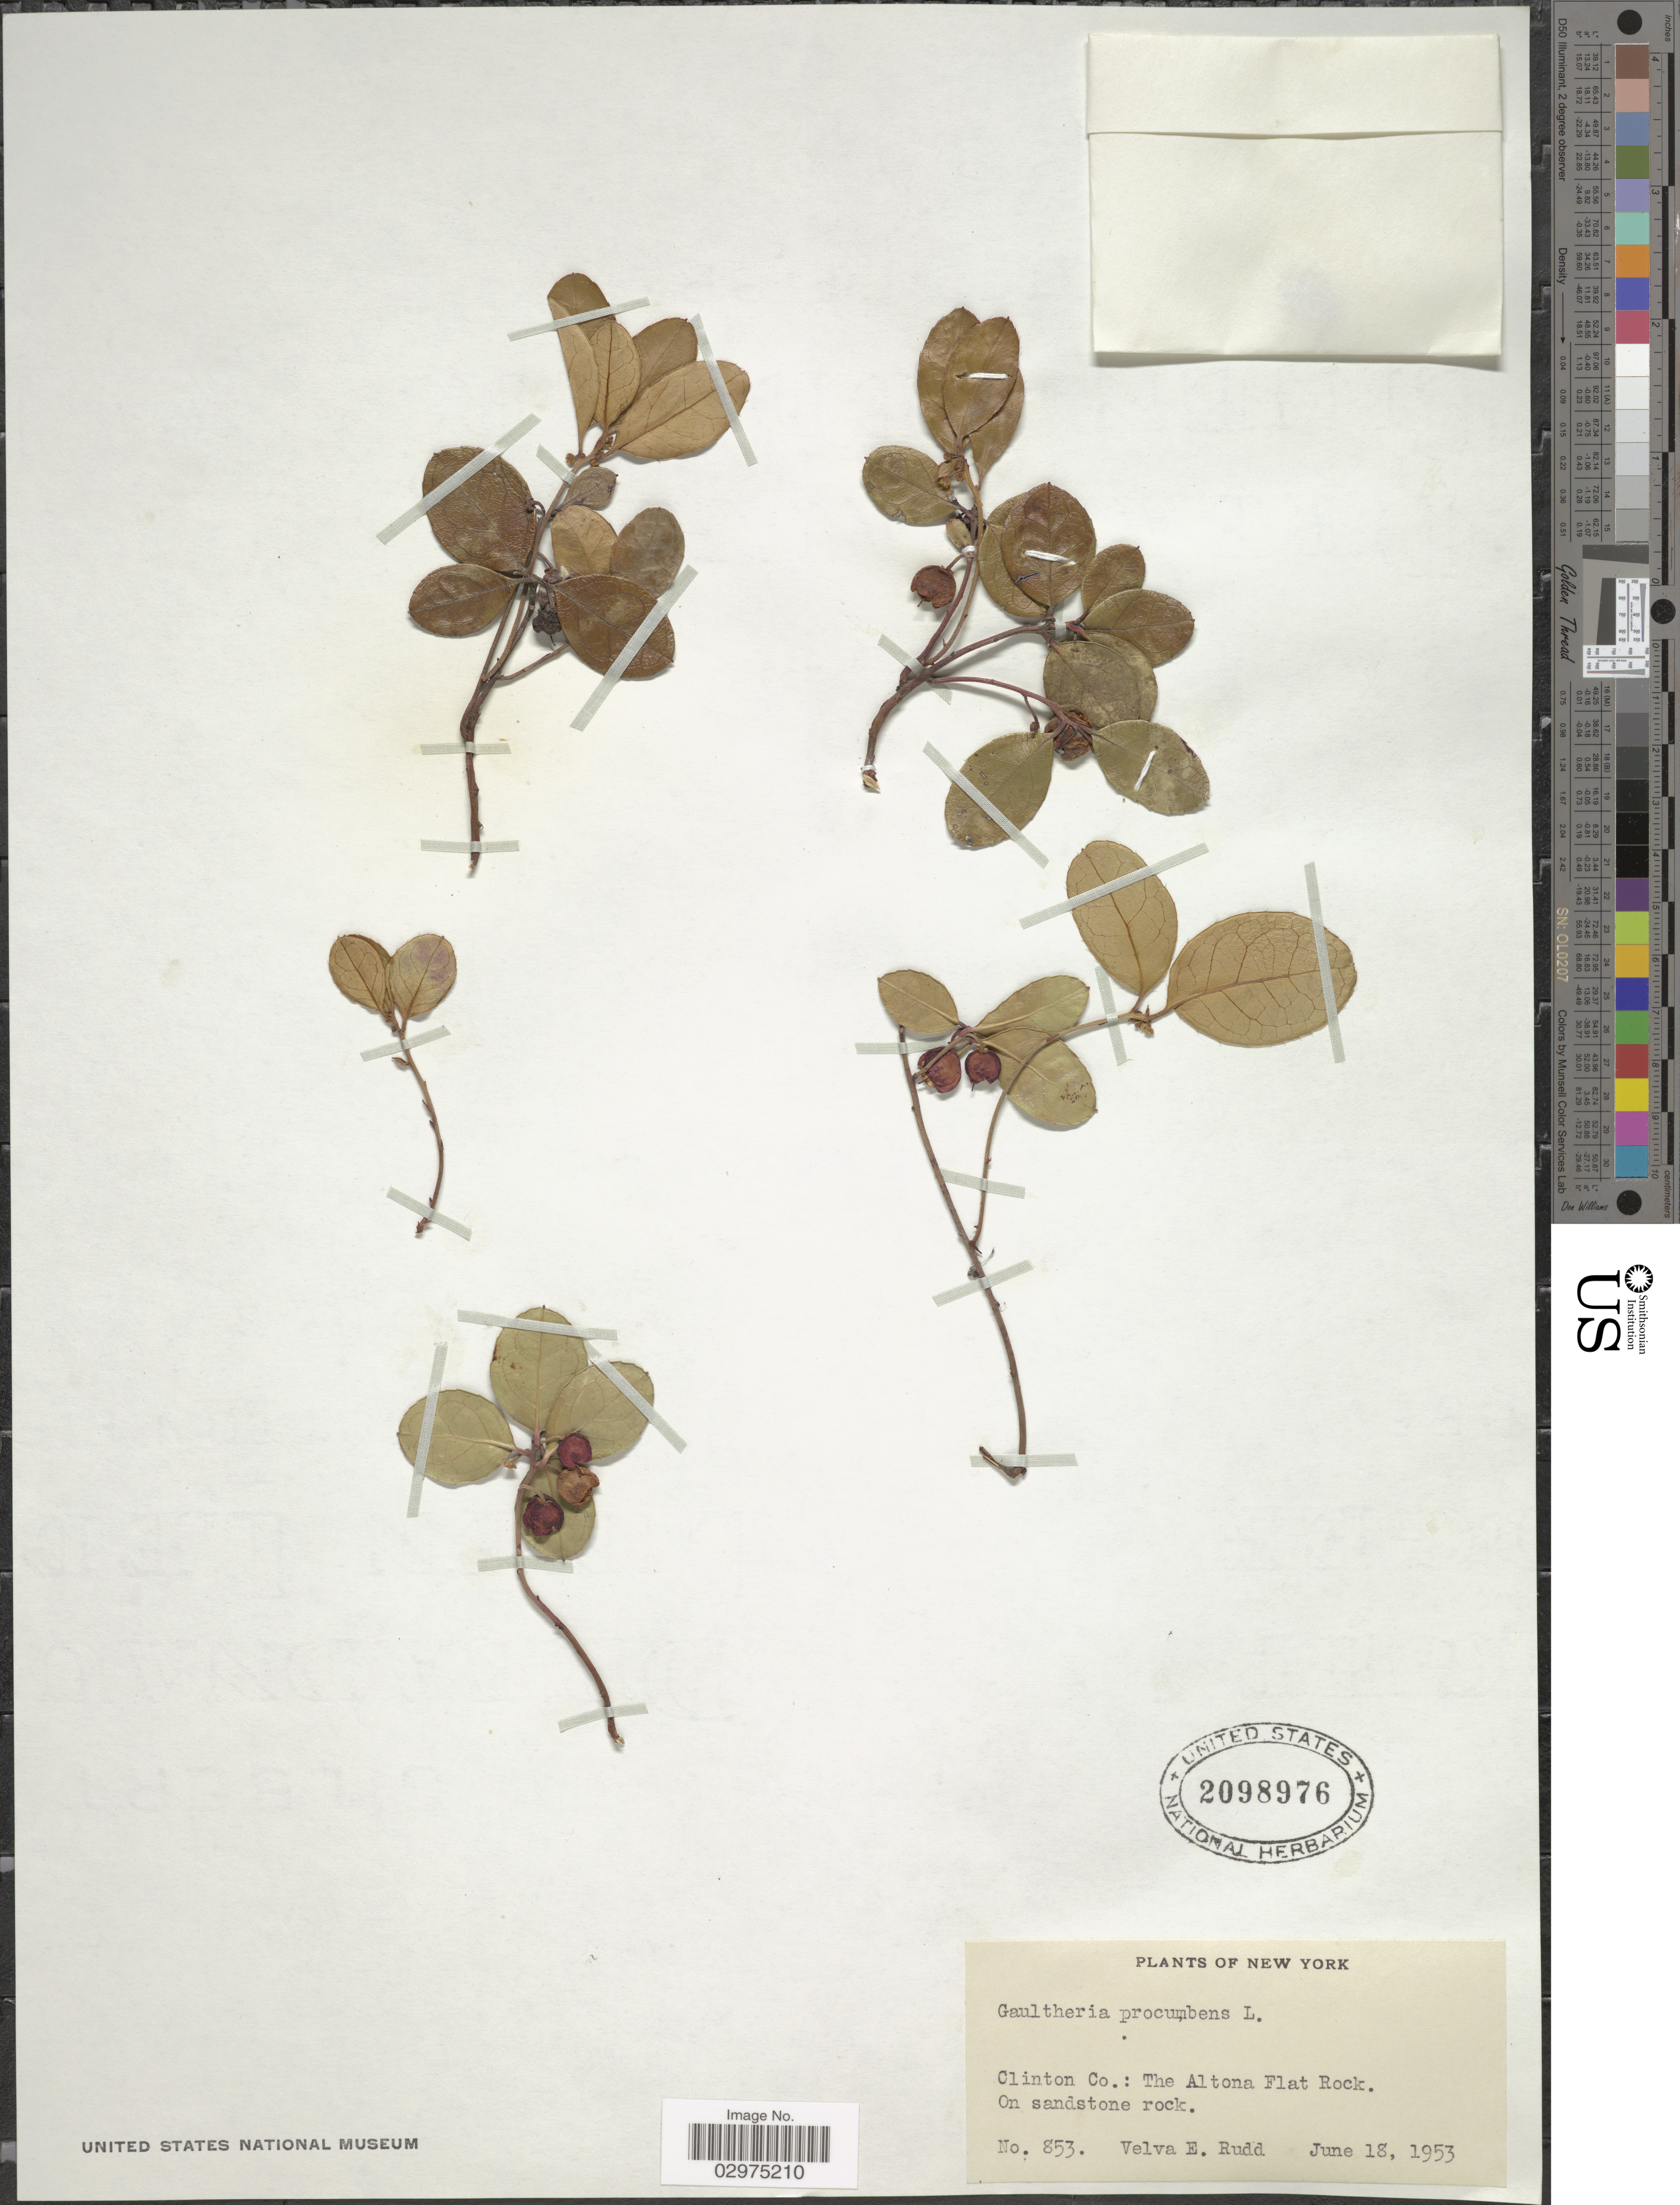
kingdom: Plantae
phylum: Tracheophyta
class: Magnoliopsida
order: Ericales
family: Ericaceae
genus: Gaultheria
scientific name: Gaultheria procumbens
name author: L.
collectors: V. E. Rudd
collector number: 853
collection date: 1953-06-18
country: United States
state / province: New York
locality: Clinton Co.: The Altone Flat Rock.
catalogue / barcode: US 2098976